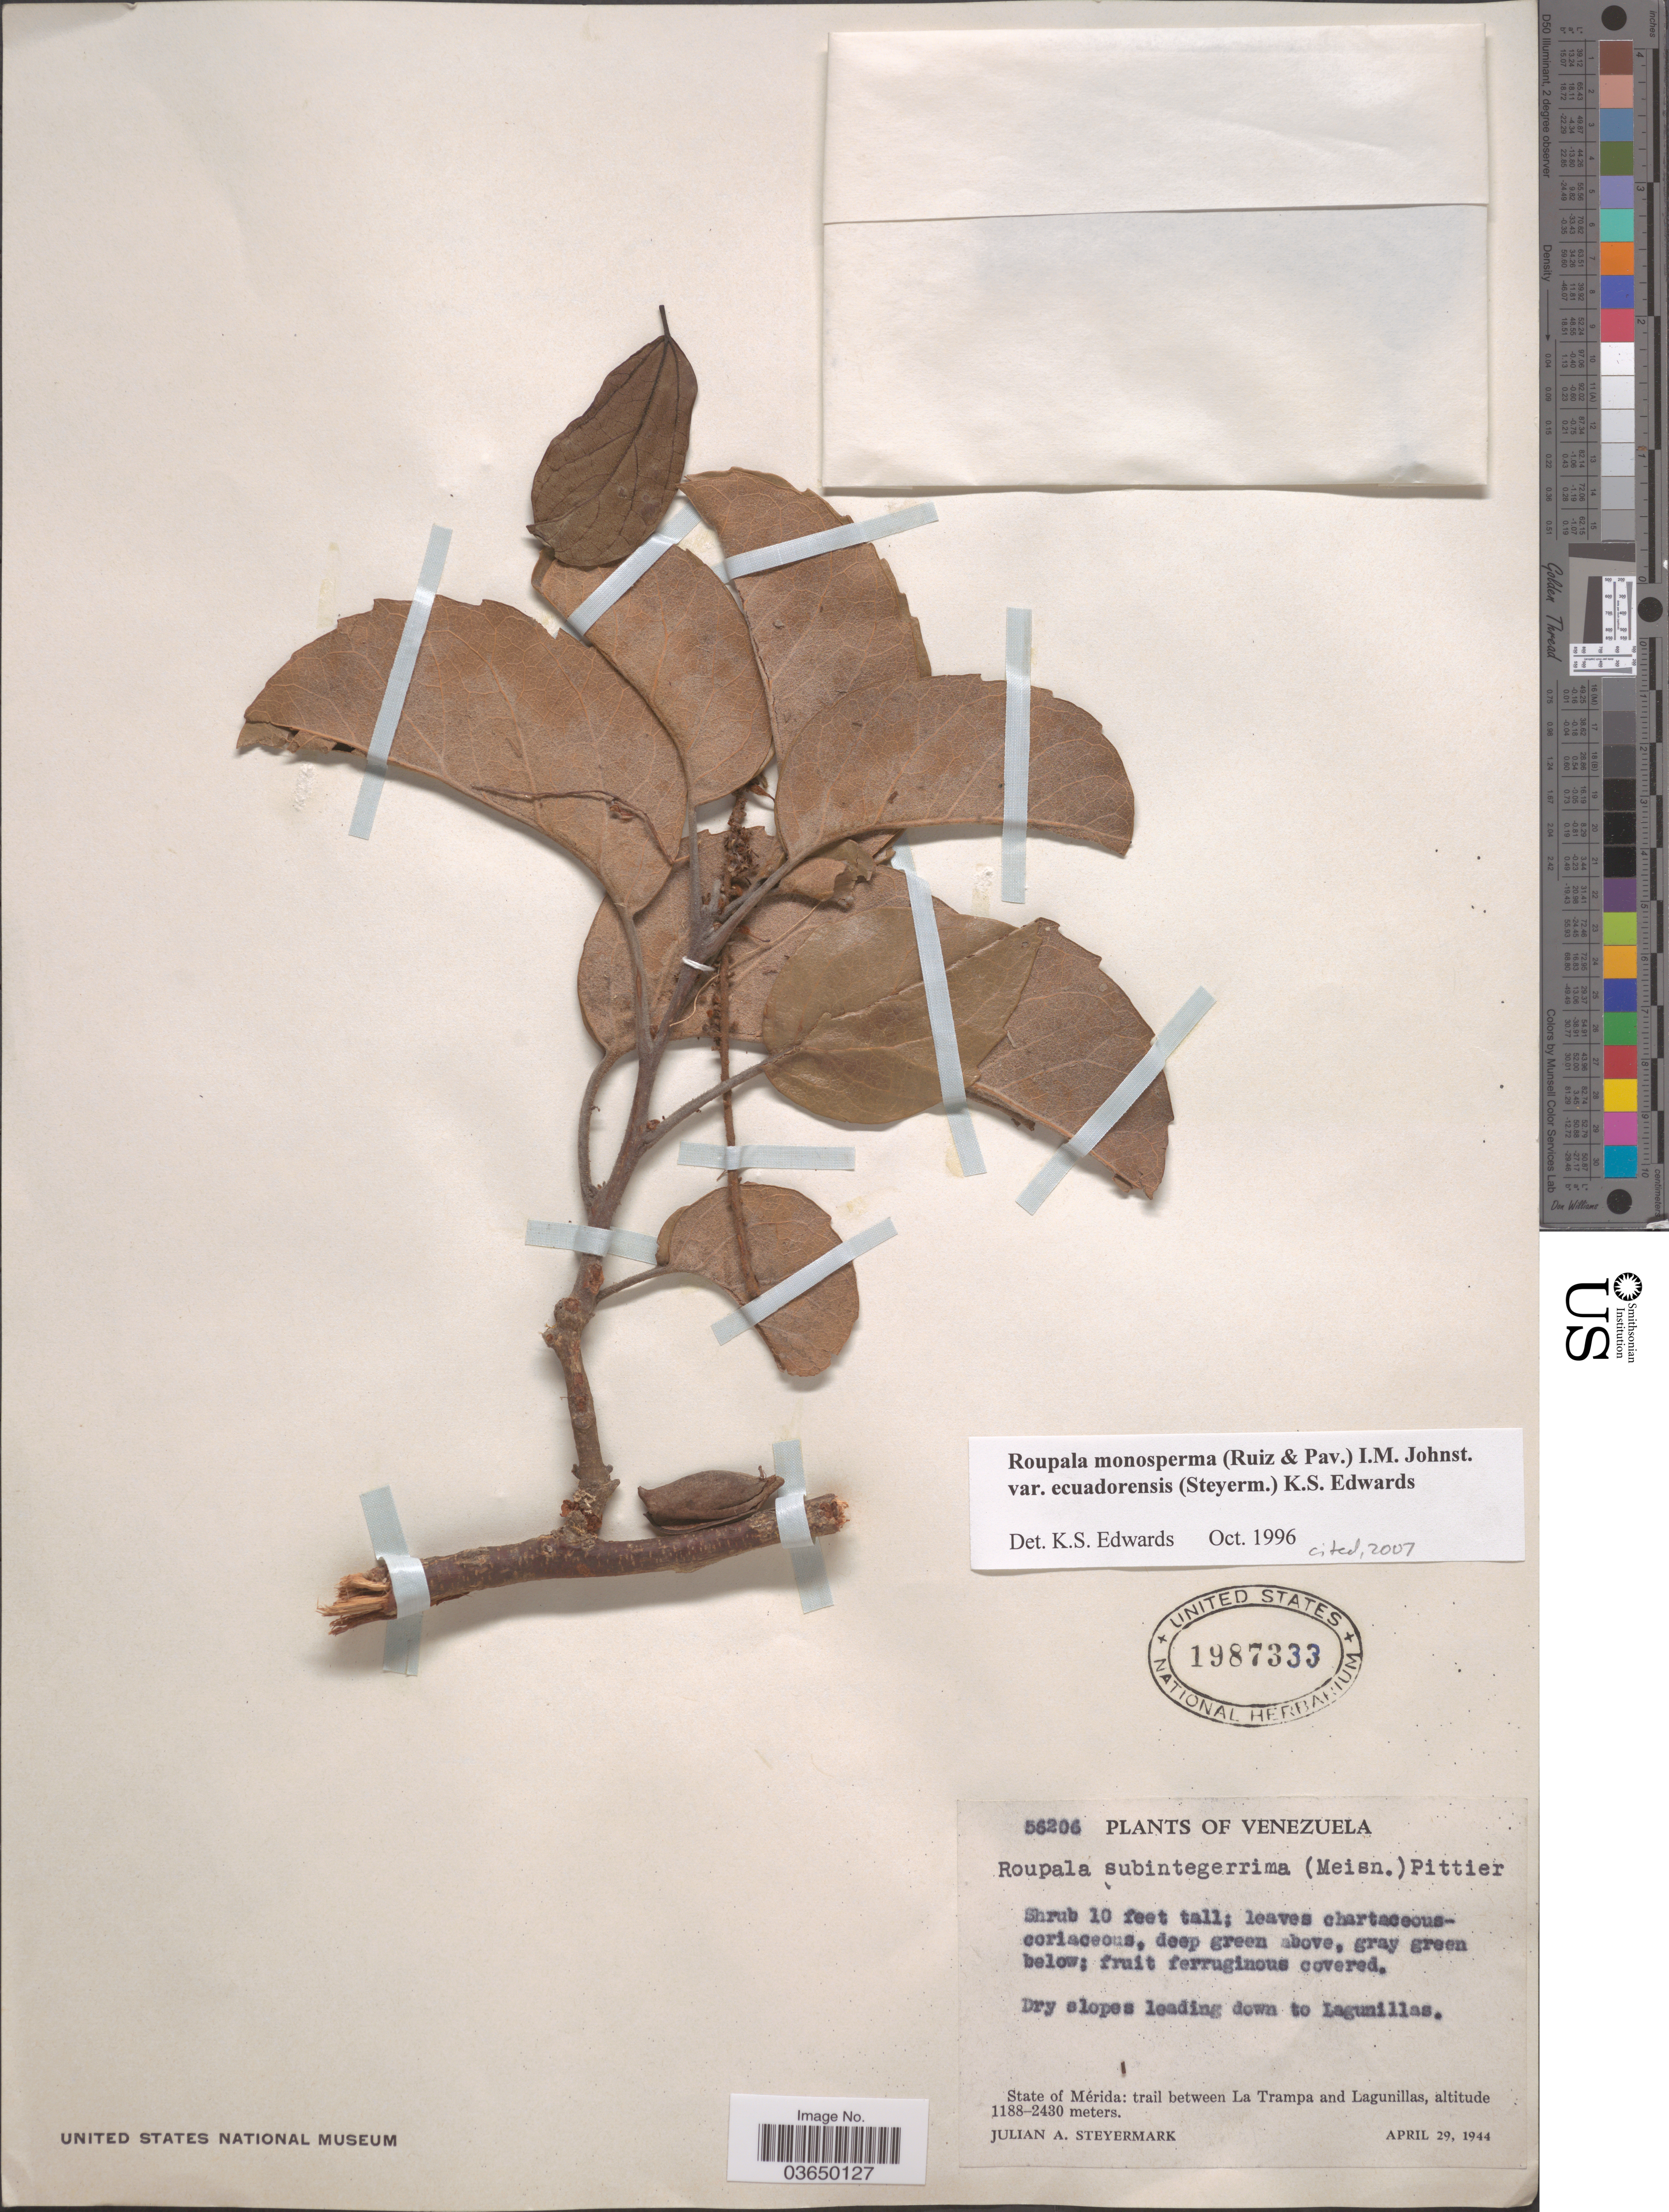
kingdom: Plantae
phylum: Tracheophyta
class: Magnoliopsida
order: Proteales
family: Proteaceae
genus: Roupala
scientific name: Roupala monosperma var. ecuadorensis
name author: (Steyerm.) K.S. Edwards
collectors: J. Steyermark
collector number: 56206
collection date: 1944-04-29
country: Venezuela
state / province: Merida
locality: Trail between La Trampa and Lagunillas.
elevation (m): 1188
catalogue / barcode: US 1987333